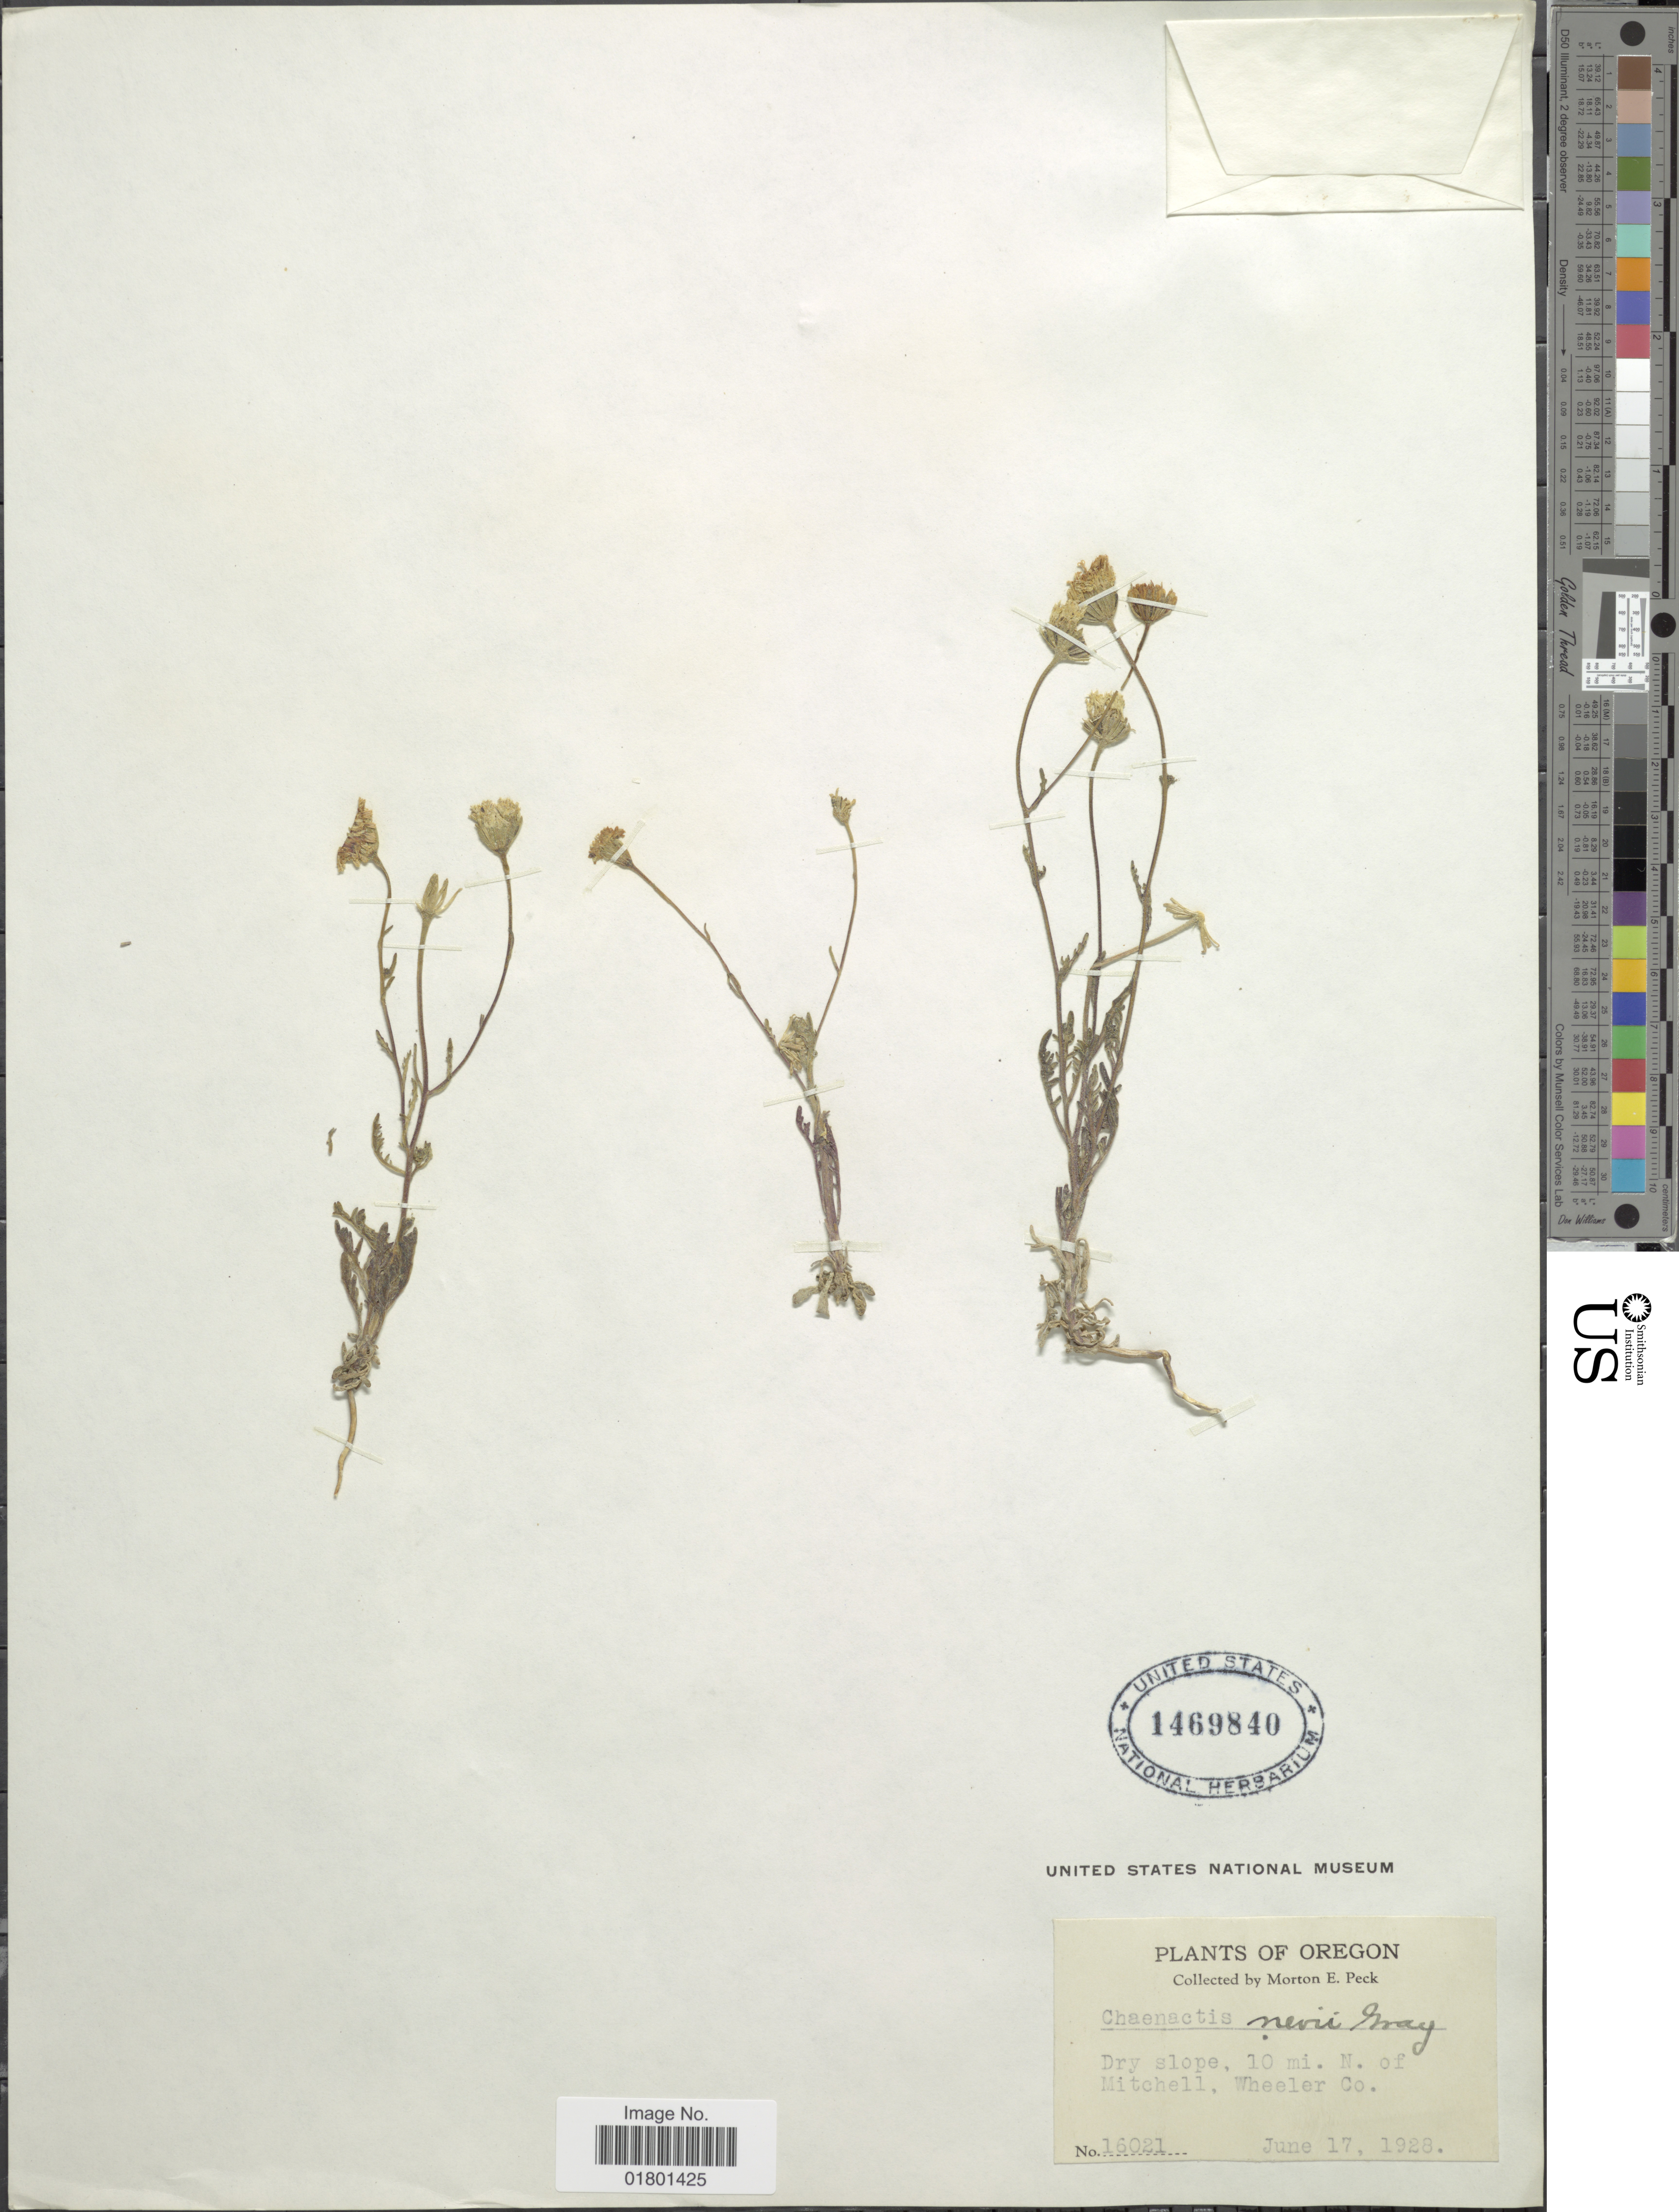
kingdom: Plantae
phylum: Tracheophyta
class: Magnoliopsida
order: Asterales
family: Asteraceae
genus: Chaenactis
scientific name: Chaenactis nevii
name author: A. Gray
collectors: M. E. Peck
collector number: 16021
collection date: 1928-06-17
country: United States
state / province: Oregon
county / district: Wheeler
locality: Dry slope, 10 mi. N. of Mitchell, Wheeler Co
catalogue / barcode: US 1469840